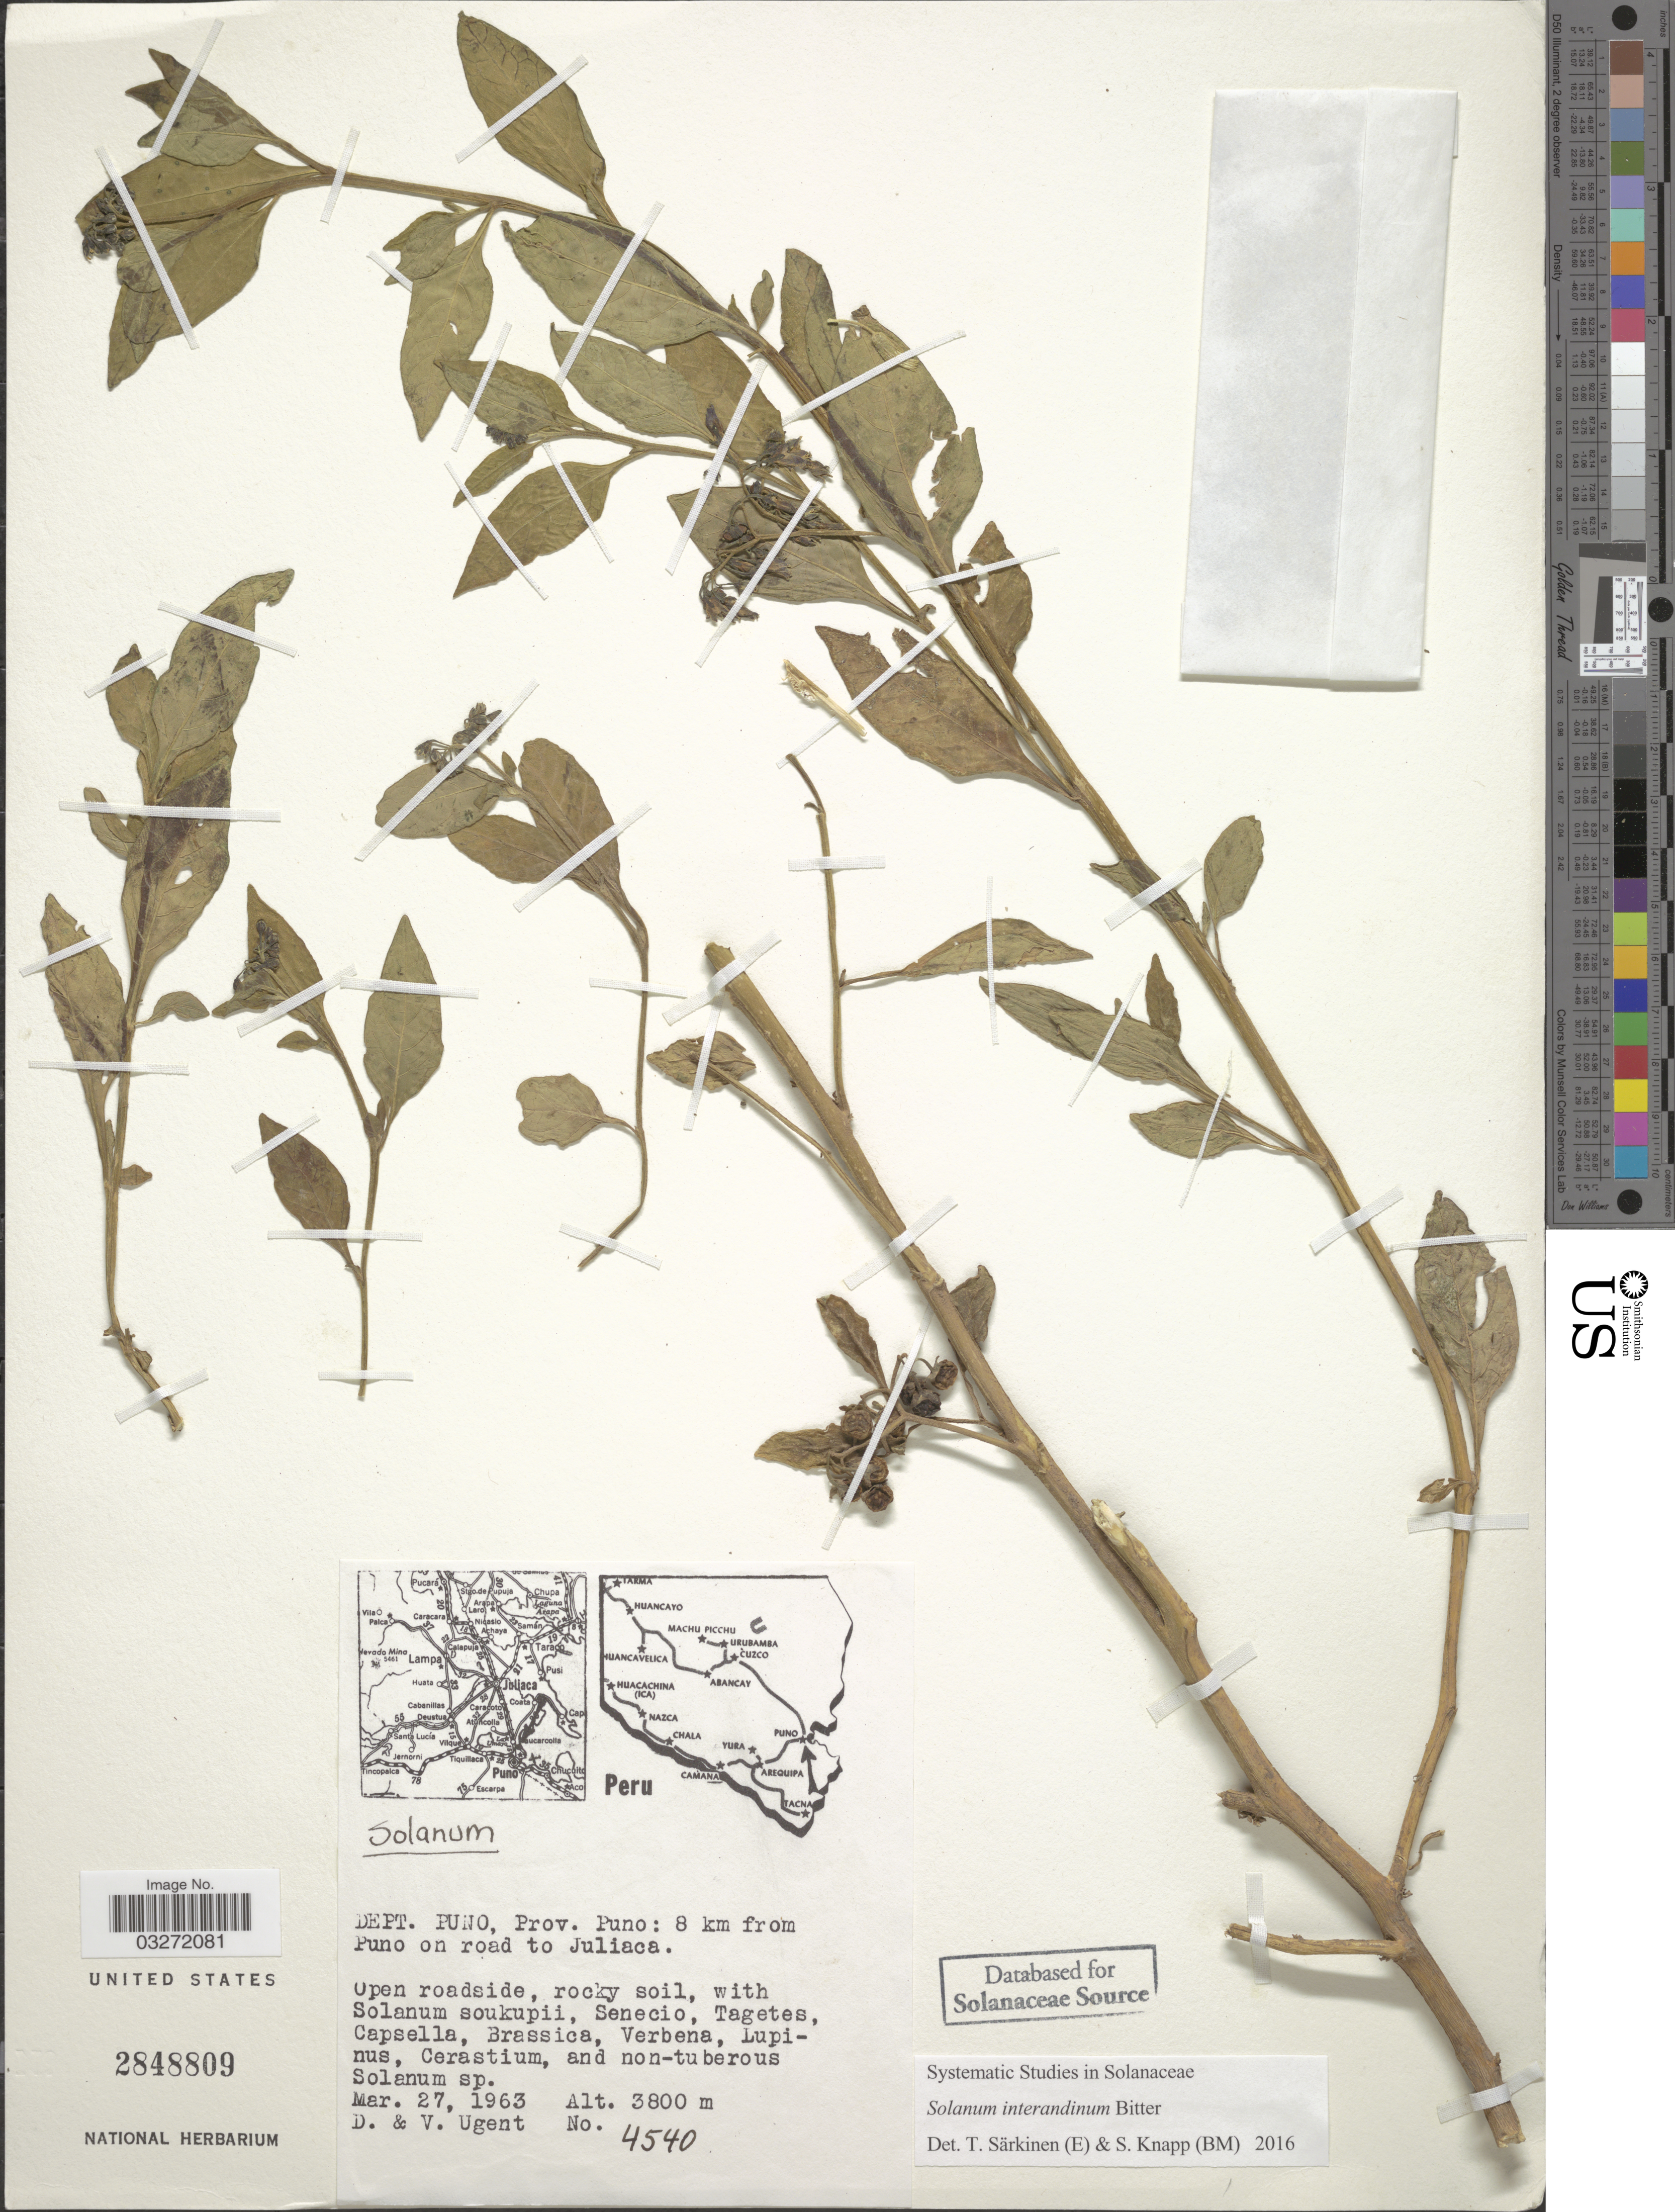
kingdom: Plantae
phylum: Tracheophyta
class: Magnoliopsida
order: Solanales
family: Solanaceae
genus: Solanum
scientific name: Solanum interandinum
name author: Bitter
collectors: D. Ugent & V. Ugent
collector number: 4540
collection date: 1963-03-27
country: Peru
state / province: Puno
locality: Dept. Puno: 8 km from Puno on road to Juliaca.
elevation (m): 3800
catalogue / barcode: US 2848809